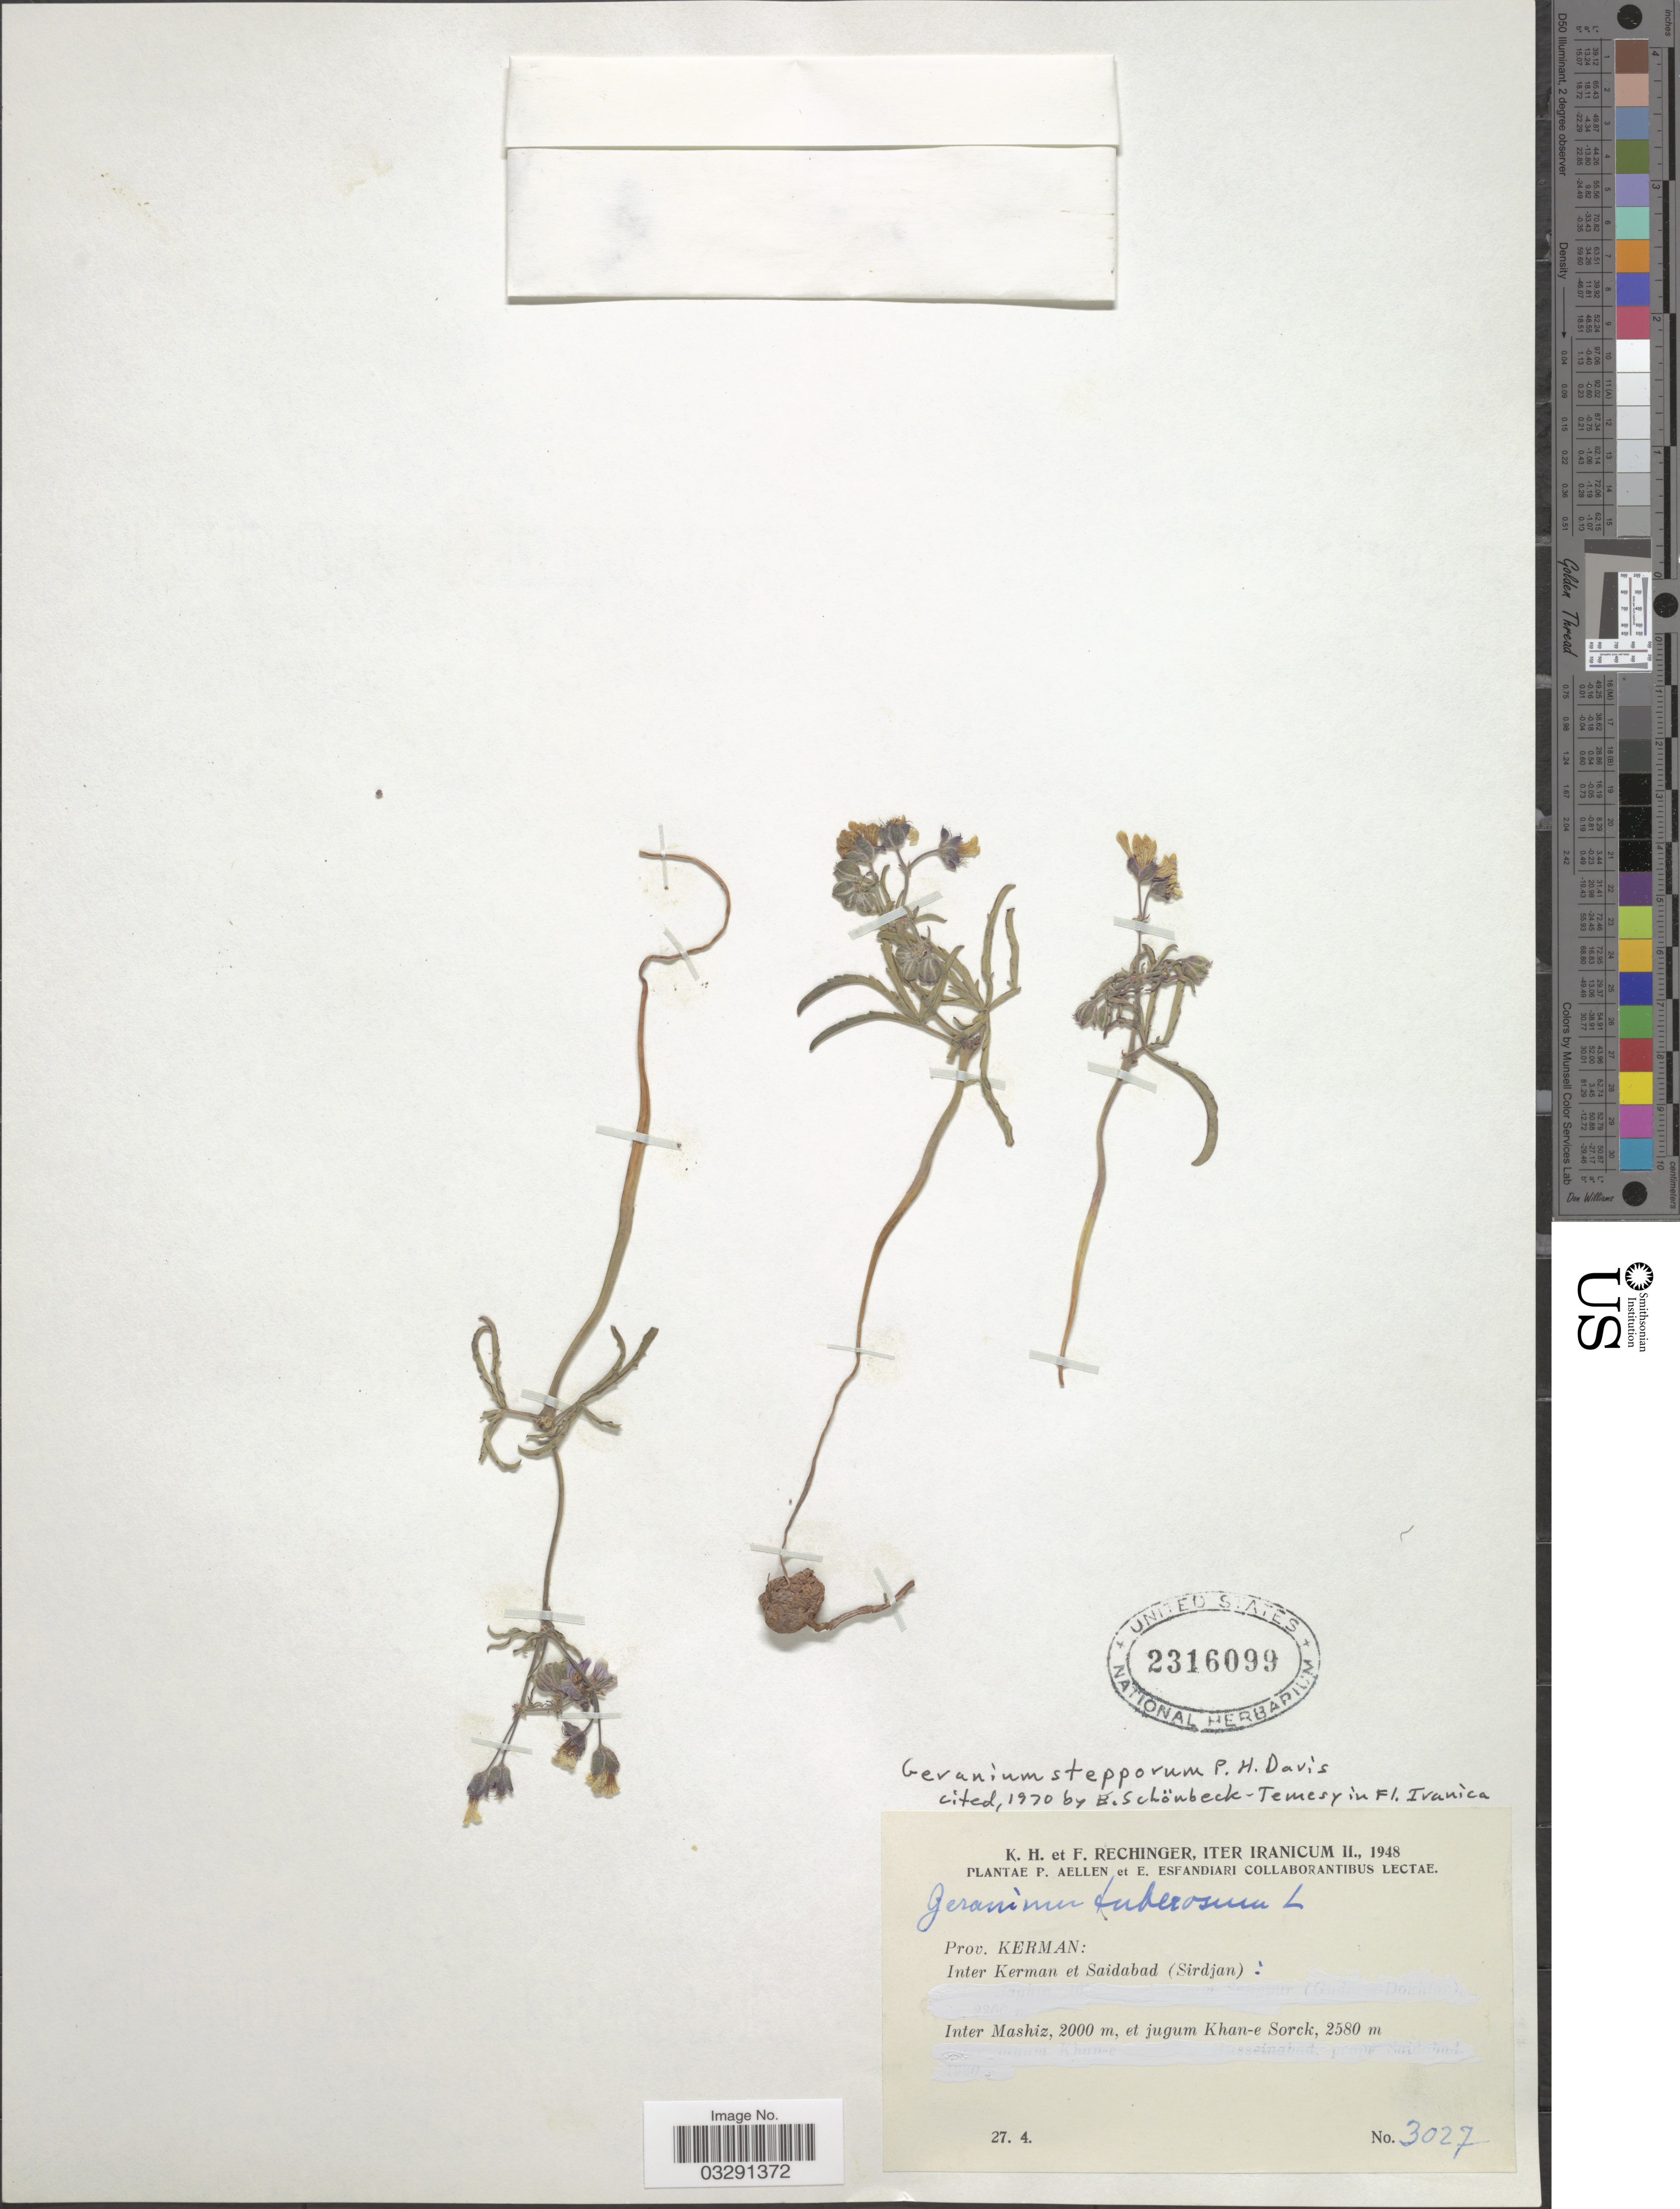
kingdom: Plantae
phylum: Tracheophyta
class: Magnoliopsida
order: Geraniales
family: Geraniaceae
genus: Geranium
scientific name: Geranium stepporum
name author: Davis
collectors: K. H. Rechinger & F. Rechinger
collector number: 3027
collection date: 1948-04-27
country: Iran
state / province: Kerman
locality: Inter Kerman et Saidabad (Sirdjan): Inter Mashiz et jugum Khan-e Sorck.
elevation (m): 2000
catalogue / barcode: US 2316099